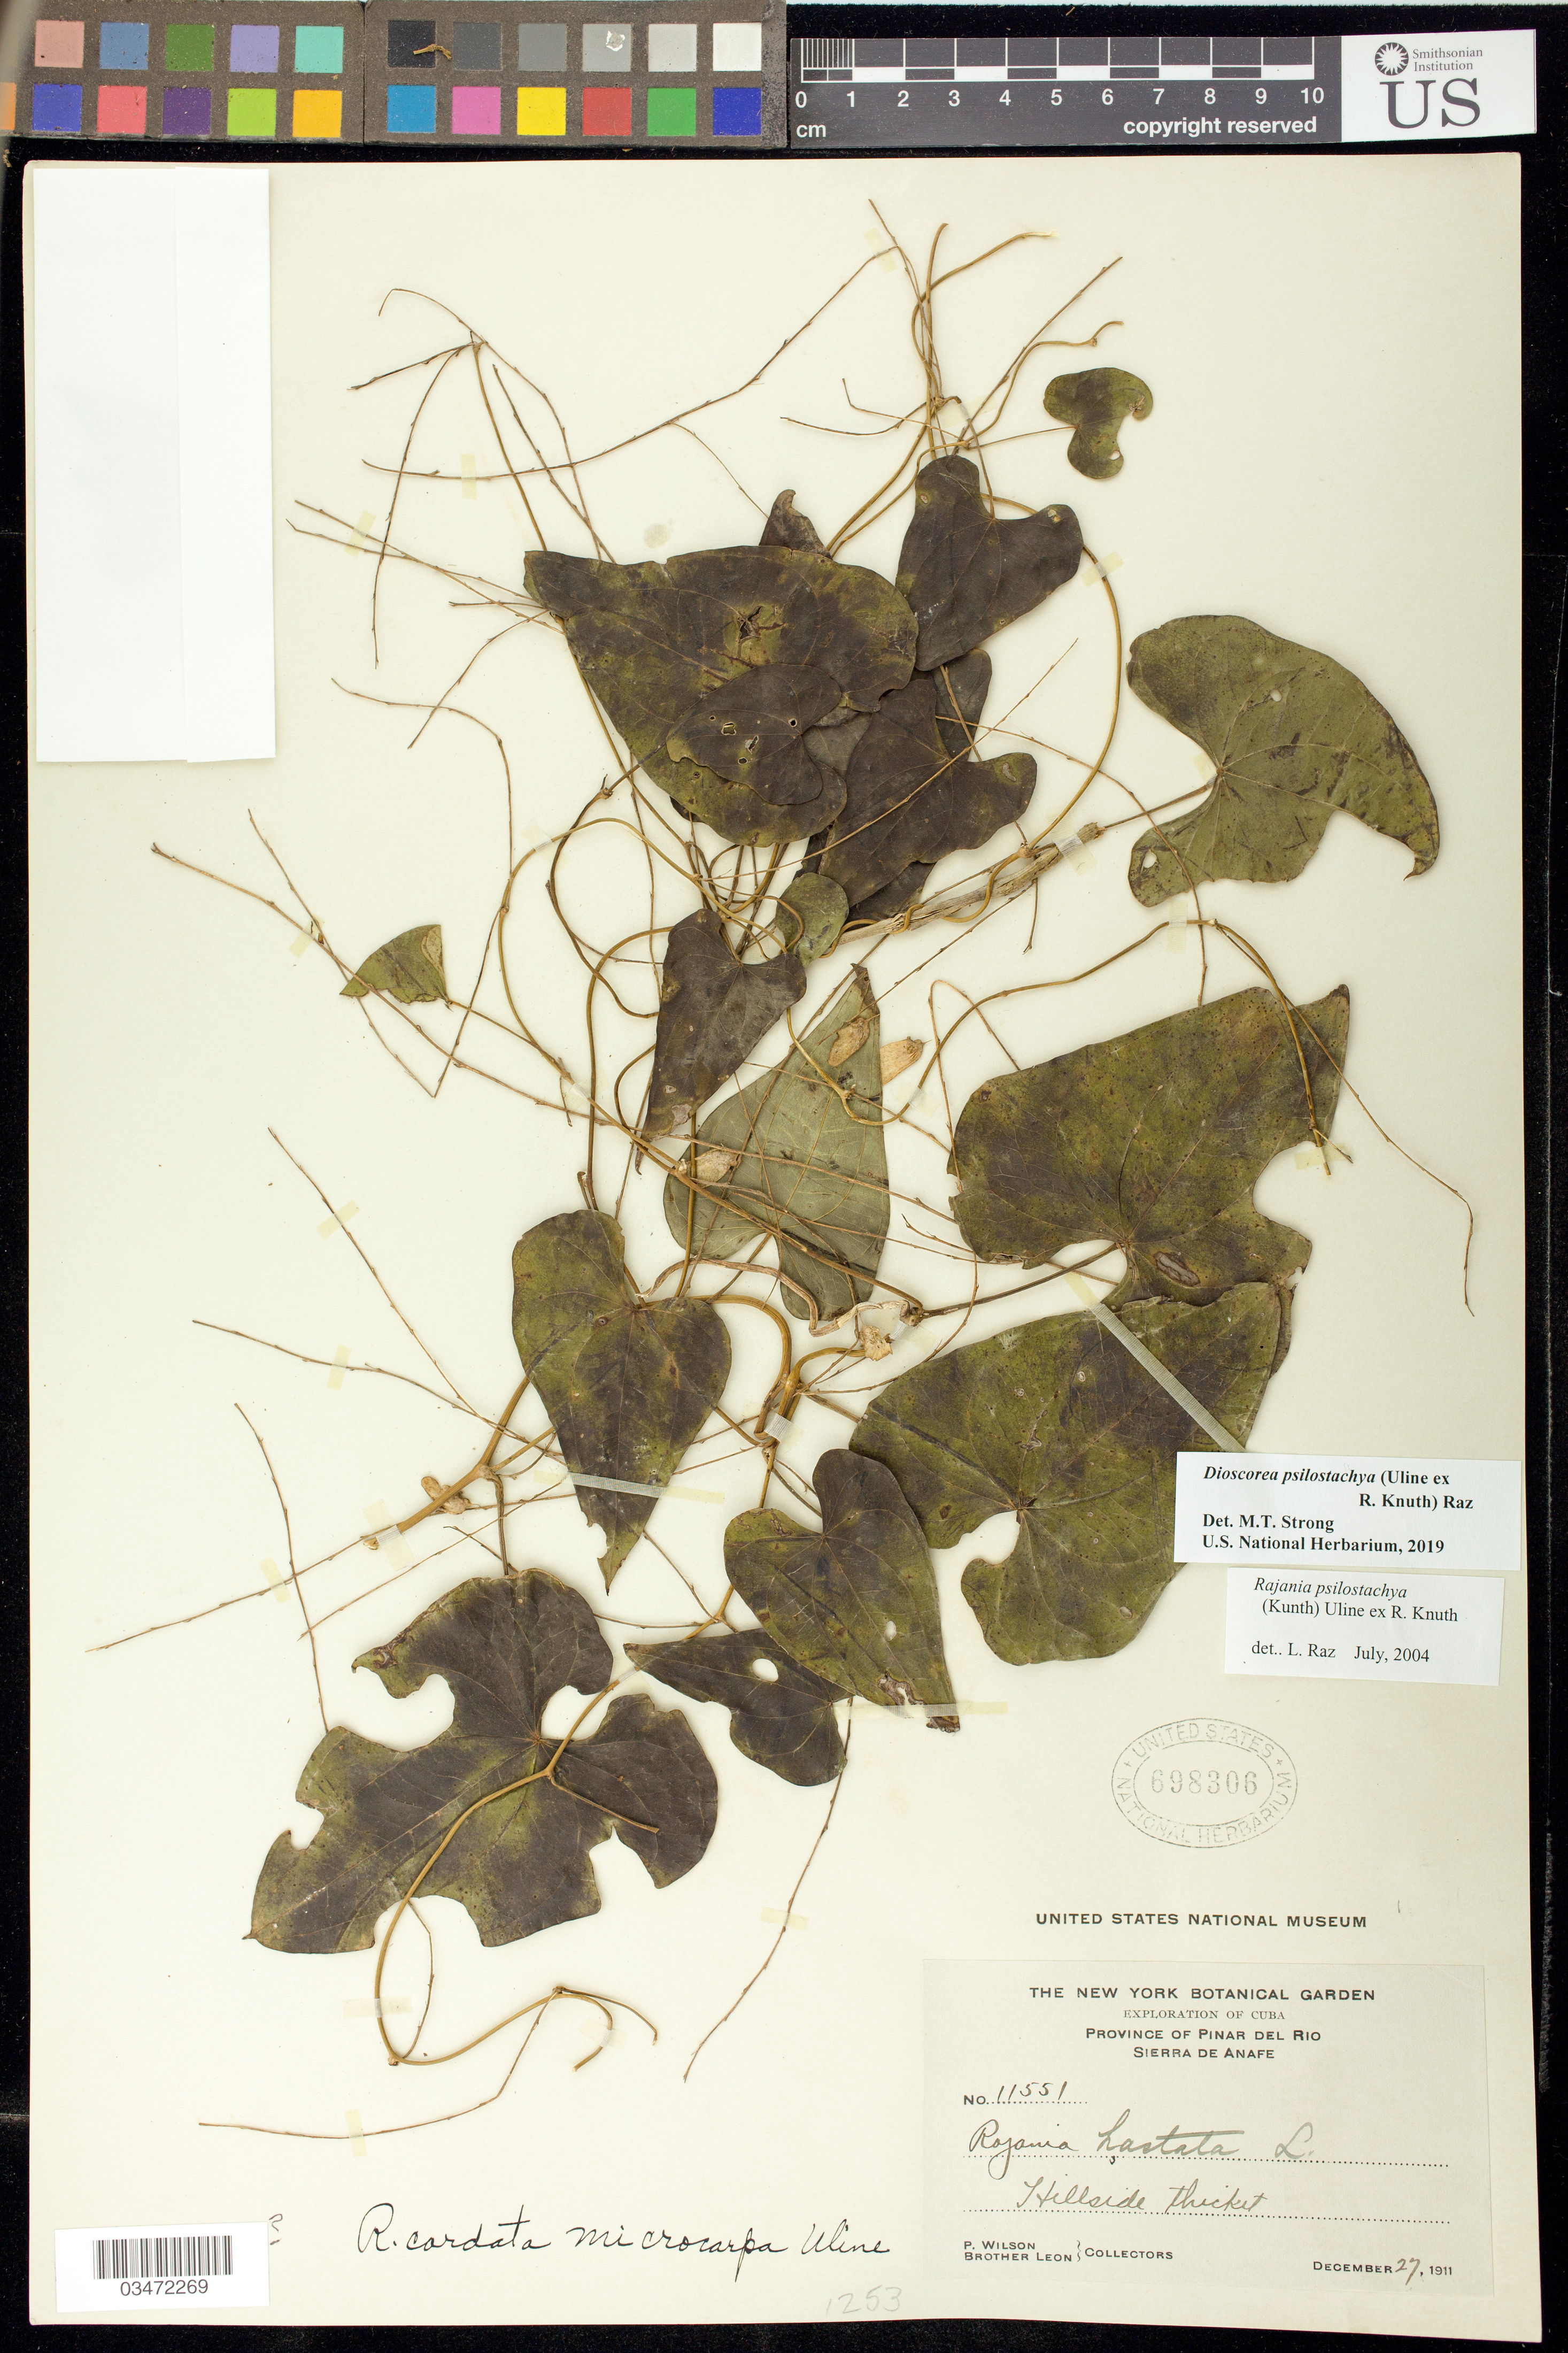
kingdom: Plantae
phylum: Tracheophyta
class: Liliopsida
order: Dioscoreales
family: Dioscoreaceae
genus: Dioscorea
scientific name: Dioscorea psilostachya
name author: (Kunth) Raz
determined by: Strong, M. T., (US), Smithsonian Institution - National Museum of Natural History (UNITED STATES)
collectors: P. Wilson & Bro. León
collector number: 11551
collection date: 1911-12-27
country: Cuba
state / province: Pinar del Río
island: Cuba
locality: Sierra de Anafe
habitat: Hillside thicket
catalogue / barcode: US 698306